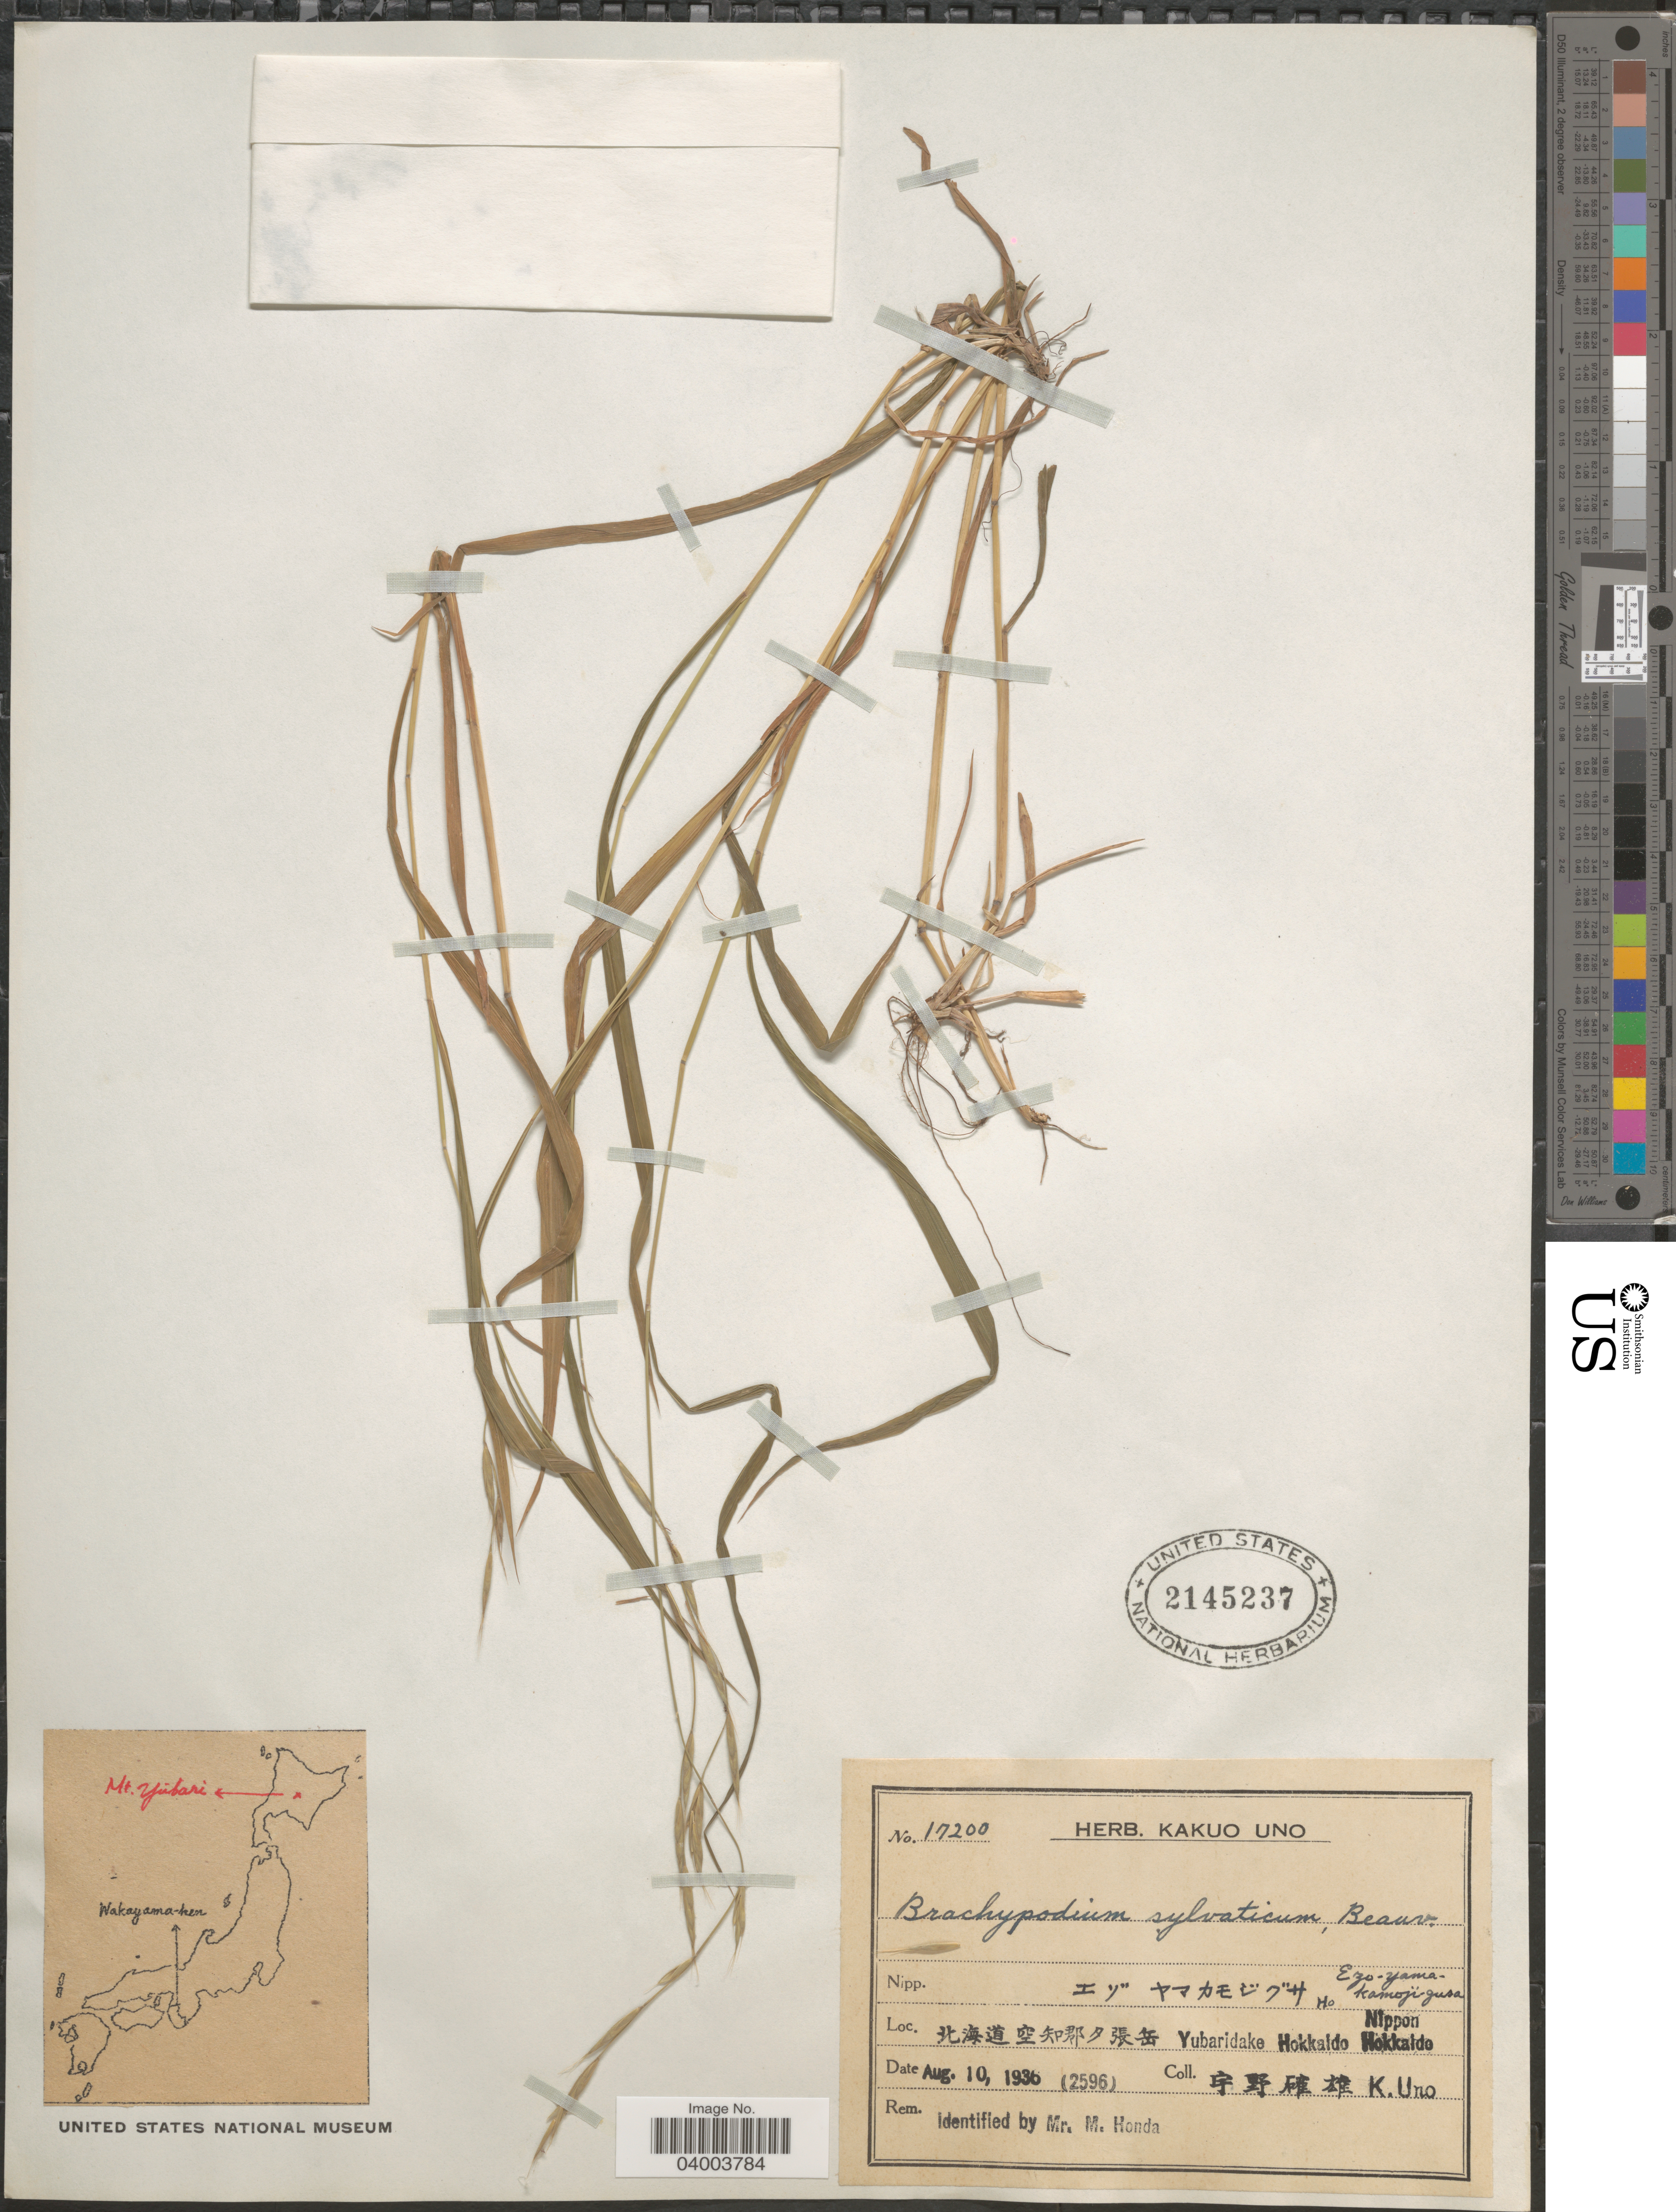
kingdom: Plantae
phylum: Tracheophyta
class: Liliopsida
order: Poales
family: Poaceae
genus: Brachypodium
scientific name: Brachypodium sylvaticum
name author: (Huds.) P. Beauv.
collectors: K. Uno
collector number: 17200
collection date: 1936-08-10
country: Japan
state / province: Hokkaidō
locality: X. Yubaridake. Hokkaido. Nippon. Hokkaido.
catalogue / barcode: US 2145237